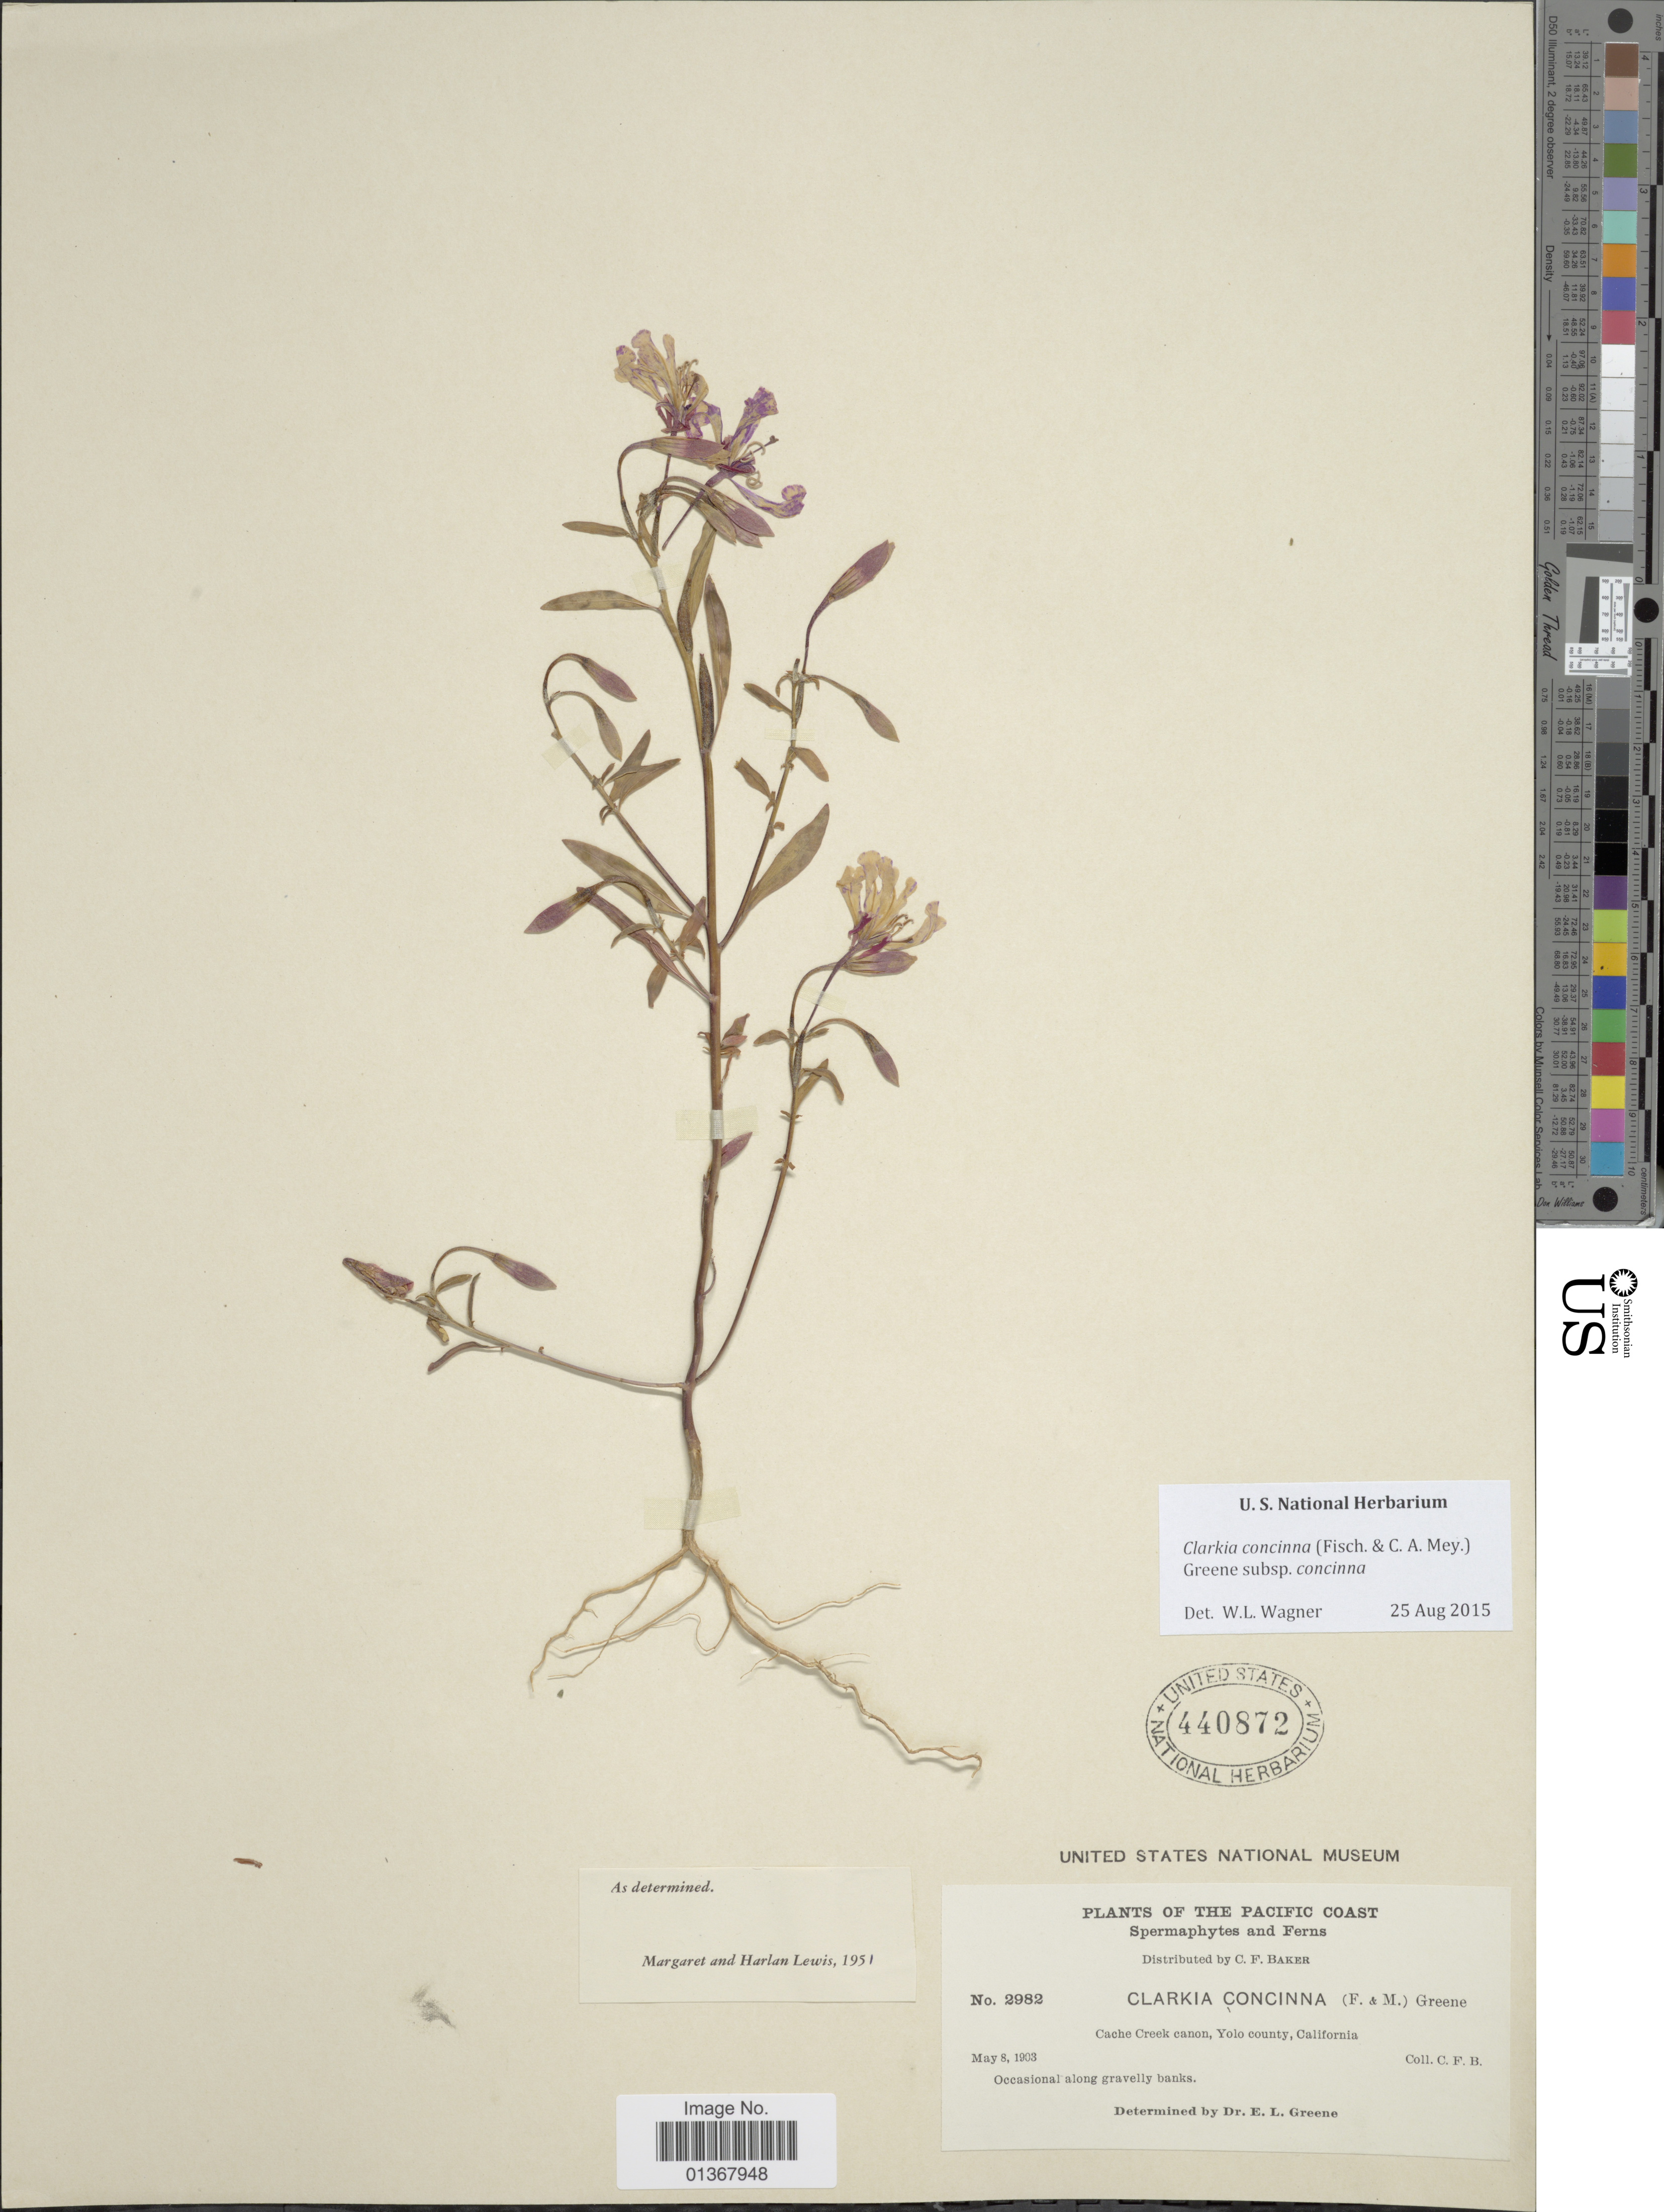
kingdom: Plantae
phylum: Tracheophyta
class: Magnoliopsida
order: Myrtales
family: Onagraceae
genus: Clarkia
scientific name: Clarkia concinna subsp. concinna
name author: (Fisch. & C.A. Mey.) Greene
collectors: C. F. Baker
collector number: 2982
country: United States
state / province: California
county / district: Yolo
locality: The Pacific Coast, Cache Creek canon, Yolo County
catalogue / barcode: US 440872